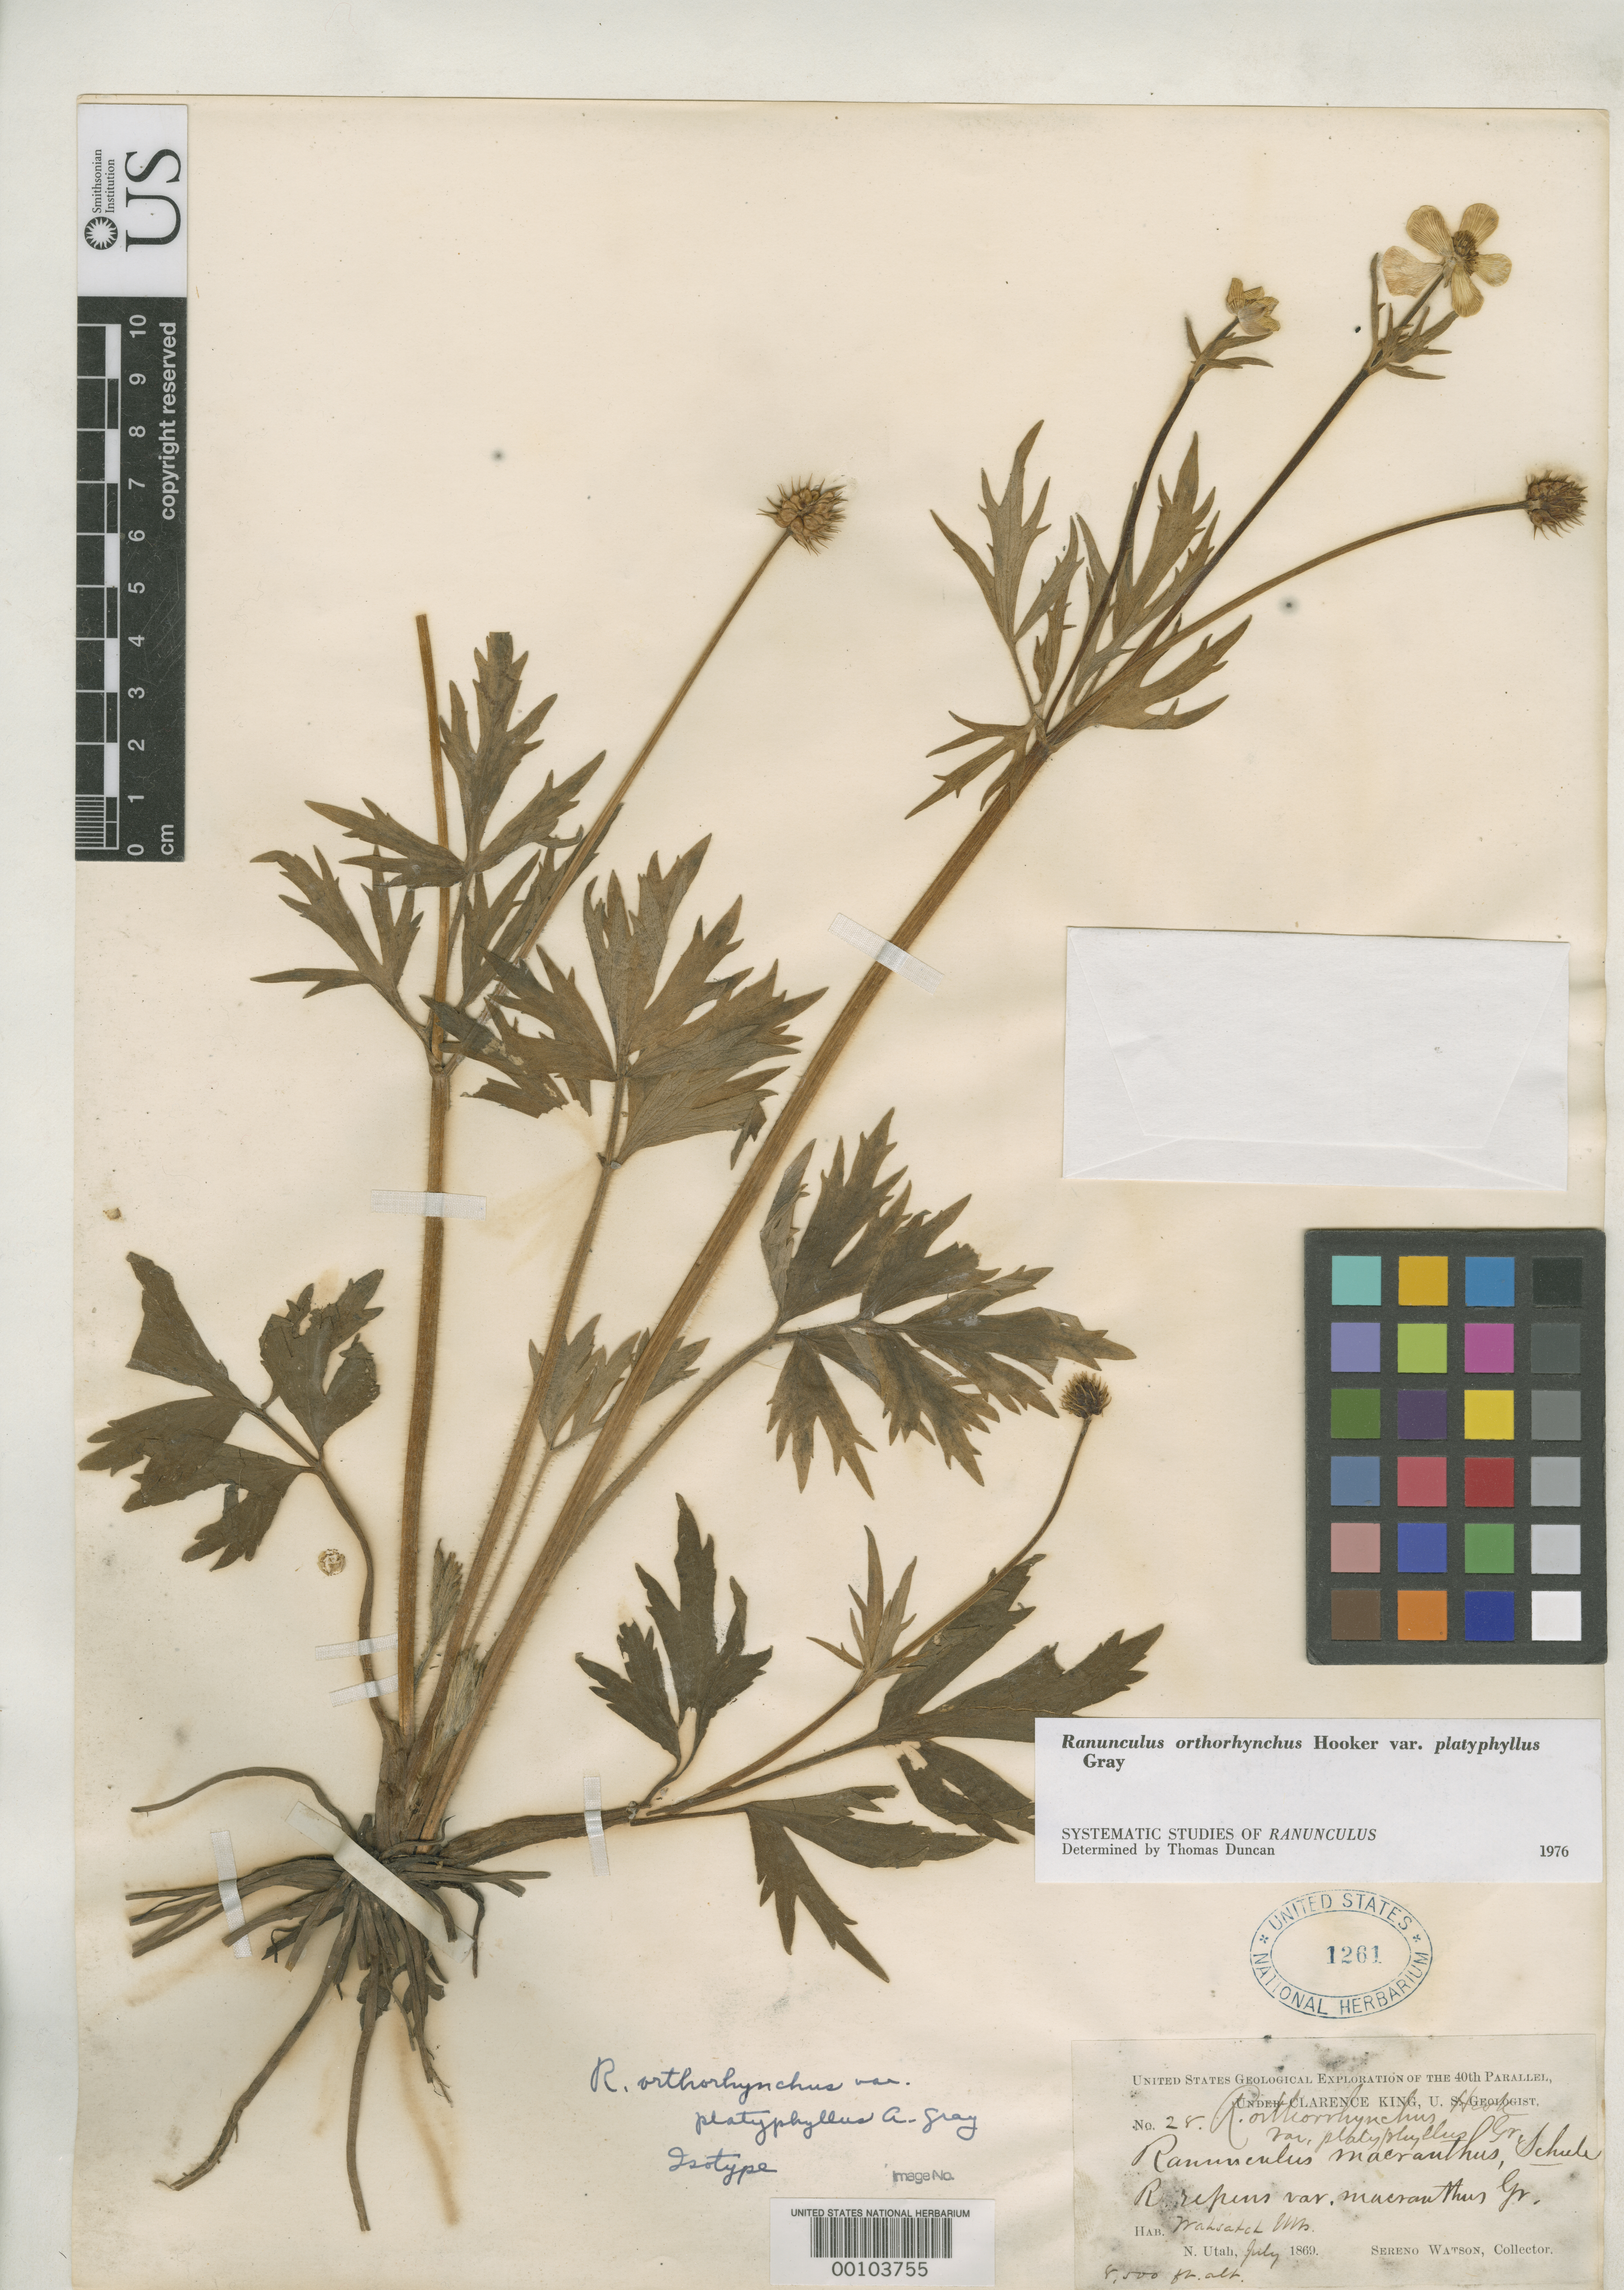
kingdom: Plantae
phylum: Tracheophyta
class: Magnoliopsida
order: Ranunculales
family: Ranunculaceae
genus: Ranunculus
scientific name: Ranunculus orthorhynchus var. platyphyllus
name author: A. Gray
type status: Isolectotype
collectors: S. Watson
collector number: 28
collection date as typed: Jul 1869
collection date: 1869-07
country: United States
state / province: Utah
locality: Wasatch Mts.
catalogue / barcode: US 1261